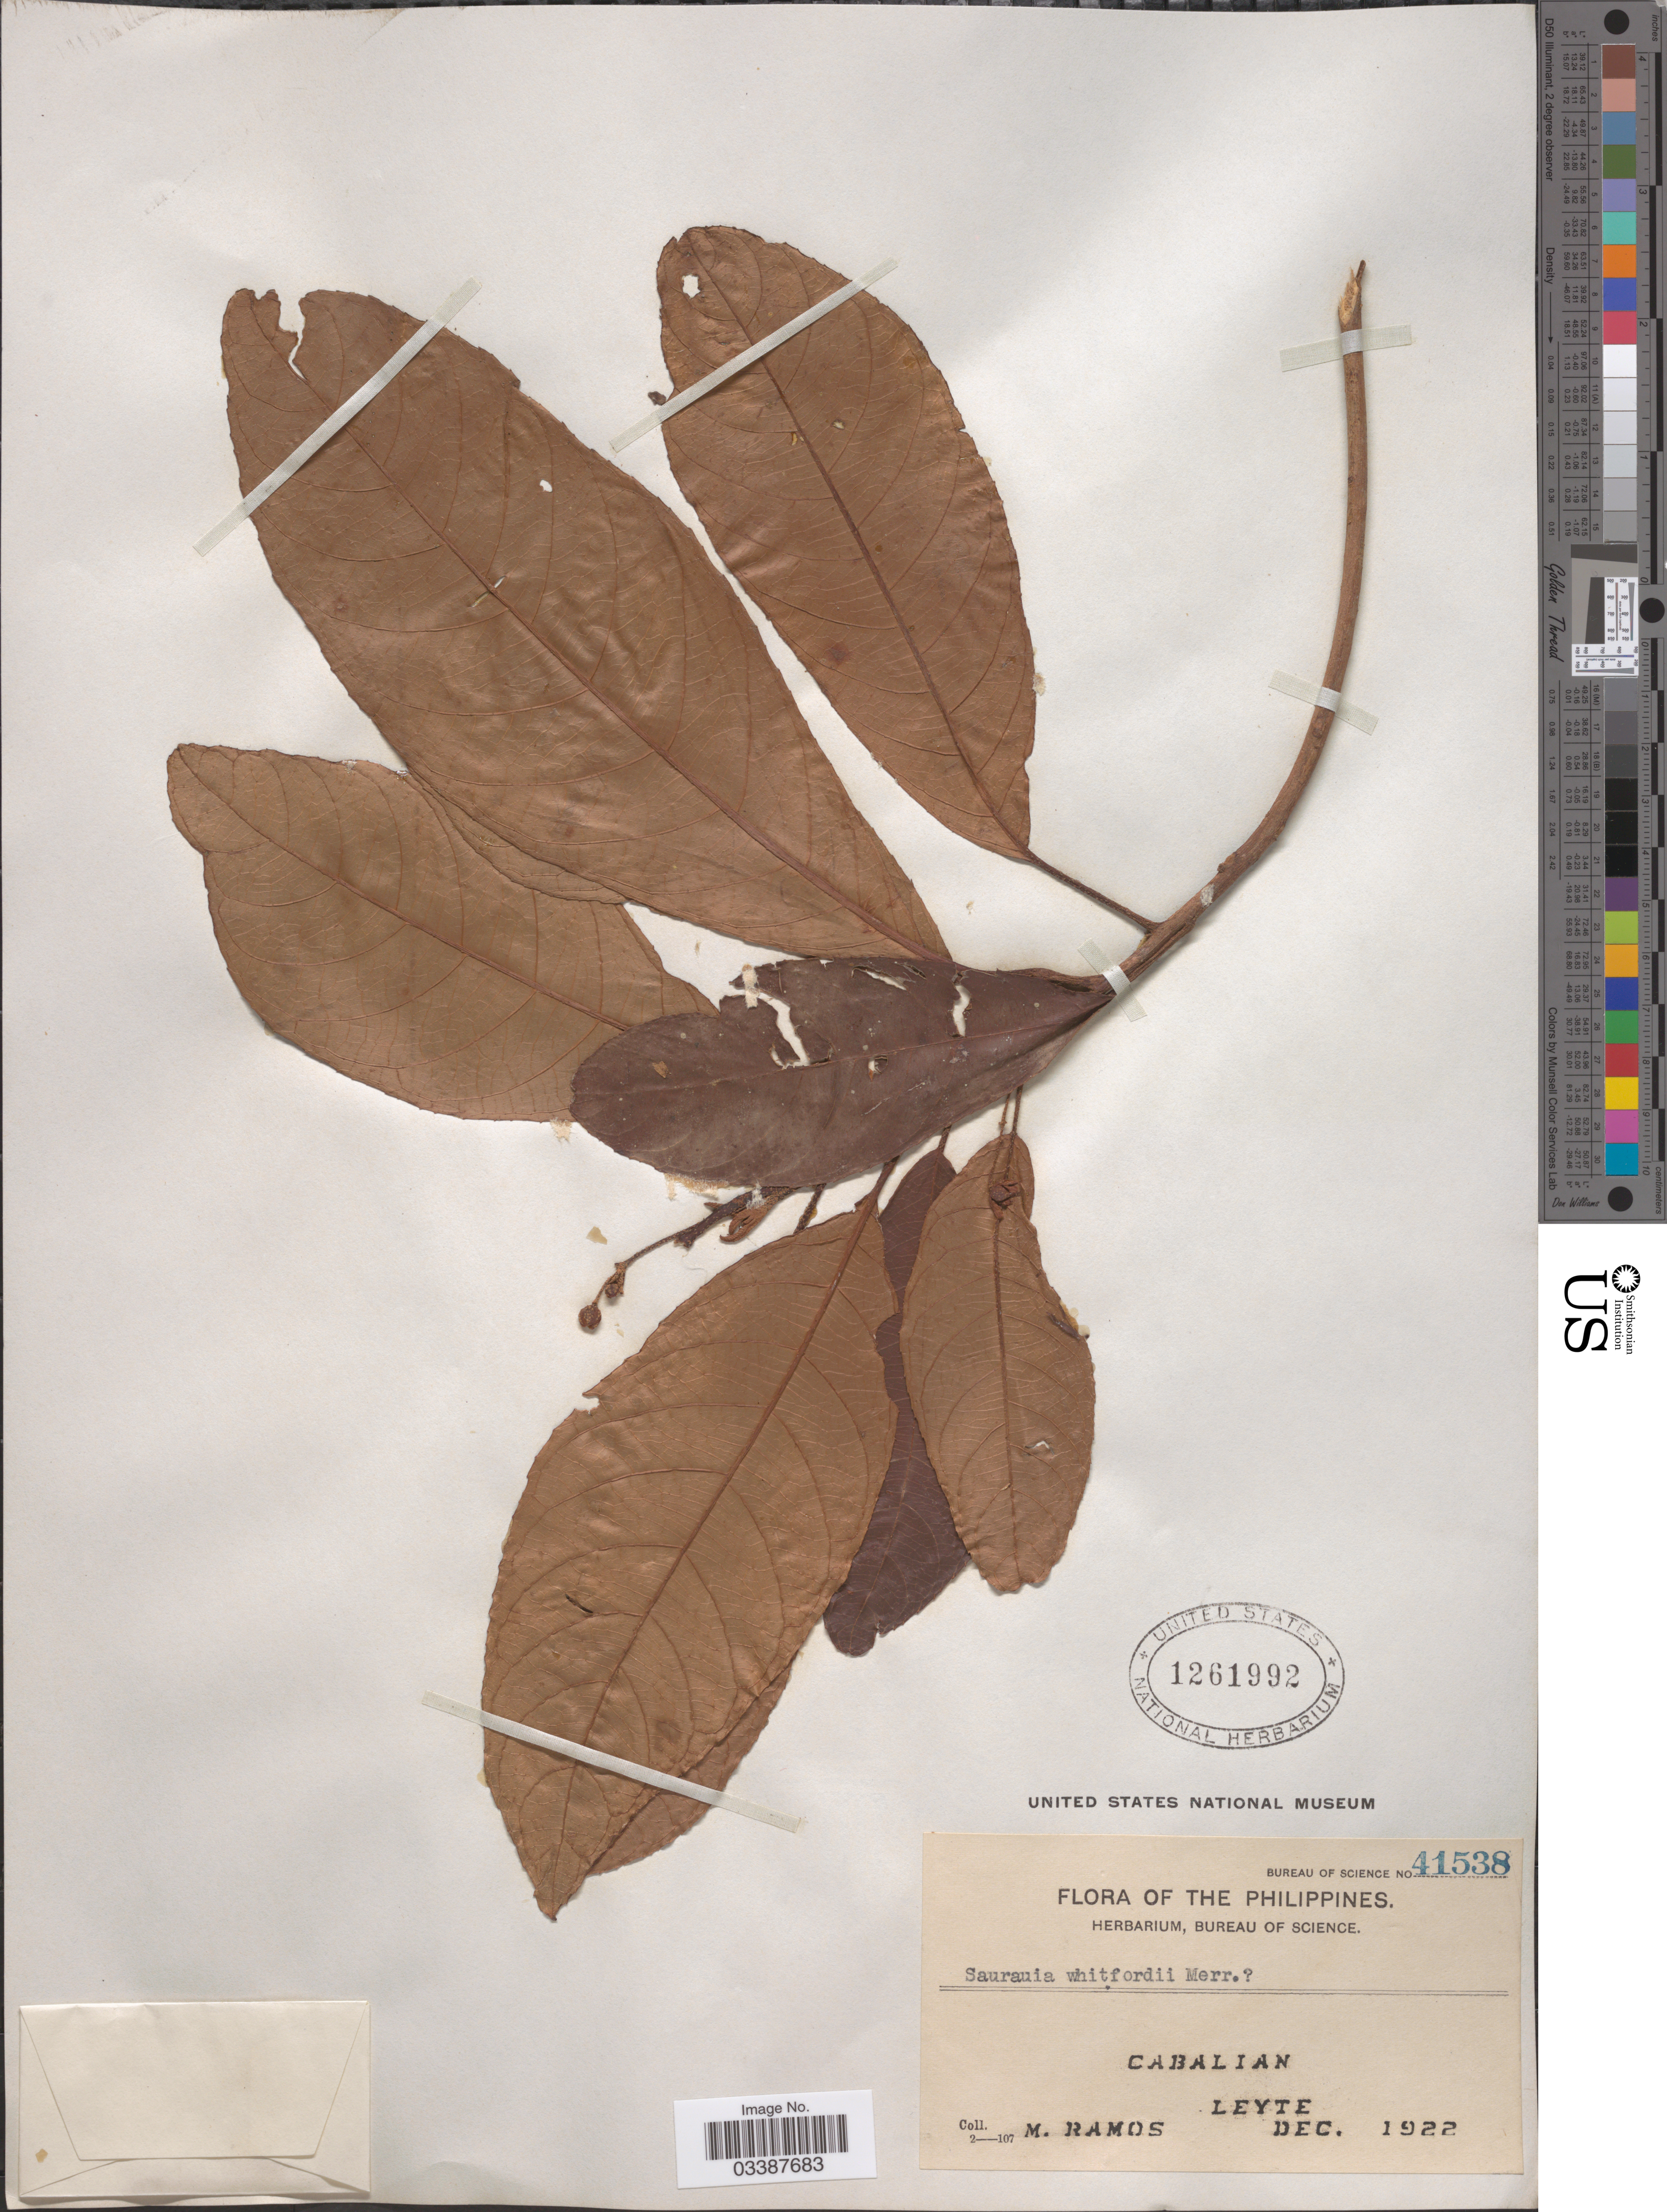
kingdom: Plantae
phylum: Tracheophyta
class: Magnoliopsida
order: Ericales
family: Actinidiaceae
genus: Saurauia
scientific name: Saurauia whitfordii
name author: Merr.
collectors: M. Ramos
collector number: Bureau of Science 41538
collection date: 1922-12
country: Philippines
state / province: Eastern Visayas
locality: Cabalian, Leyte.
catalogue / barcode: US 1261992